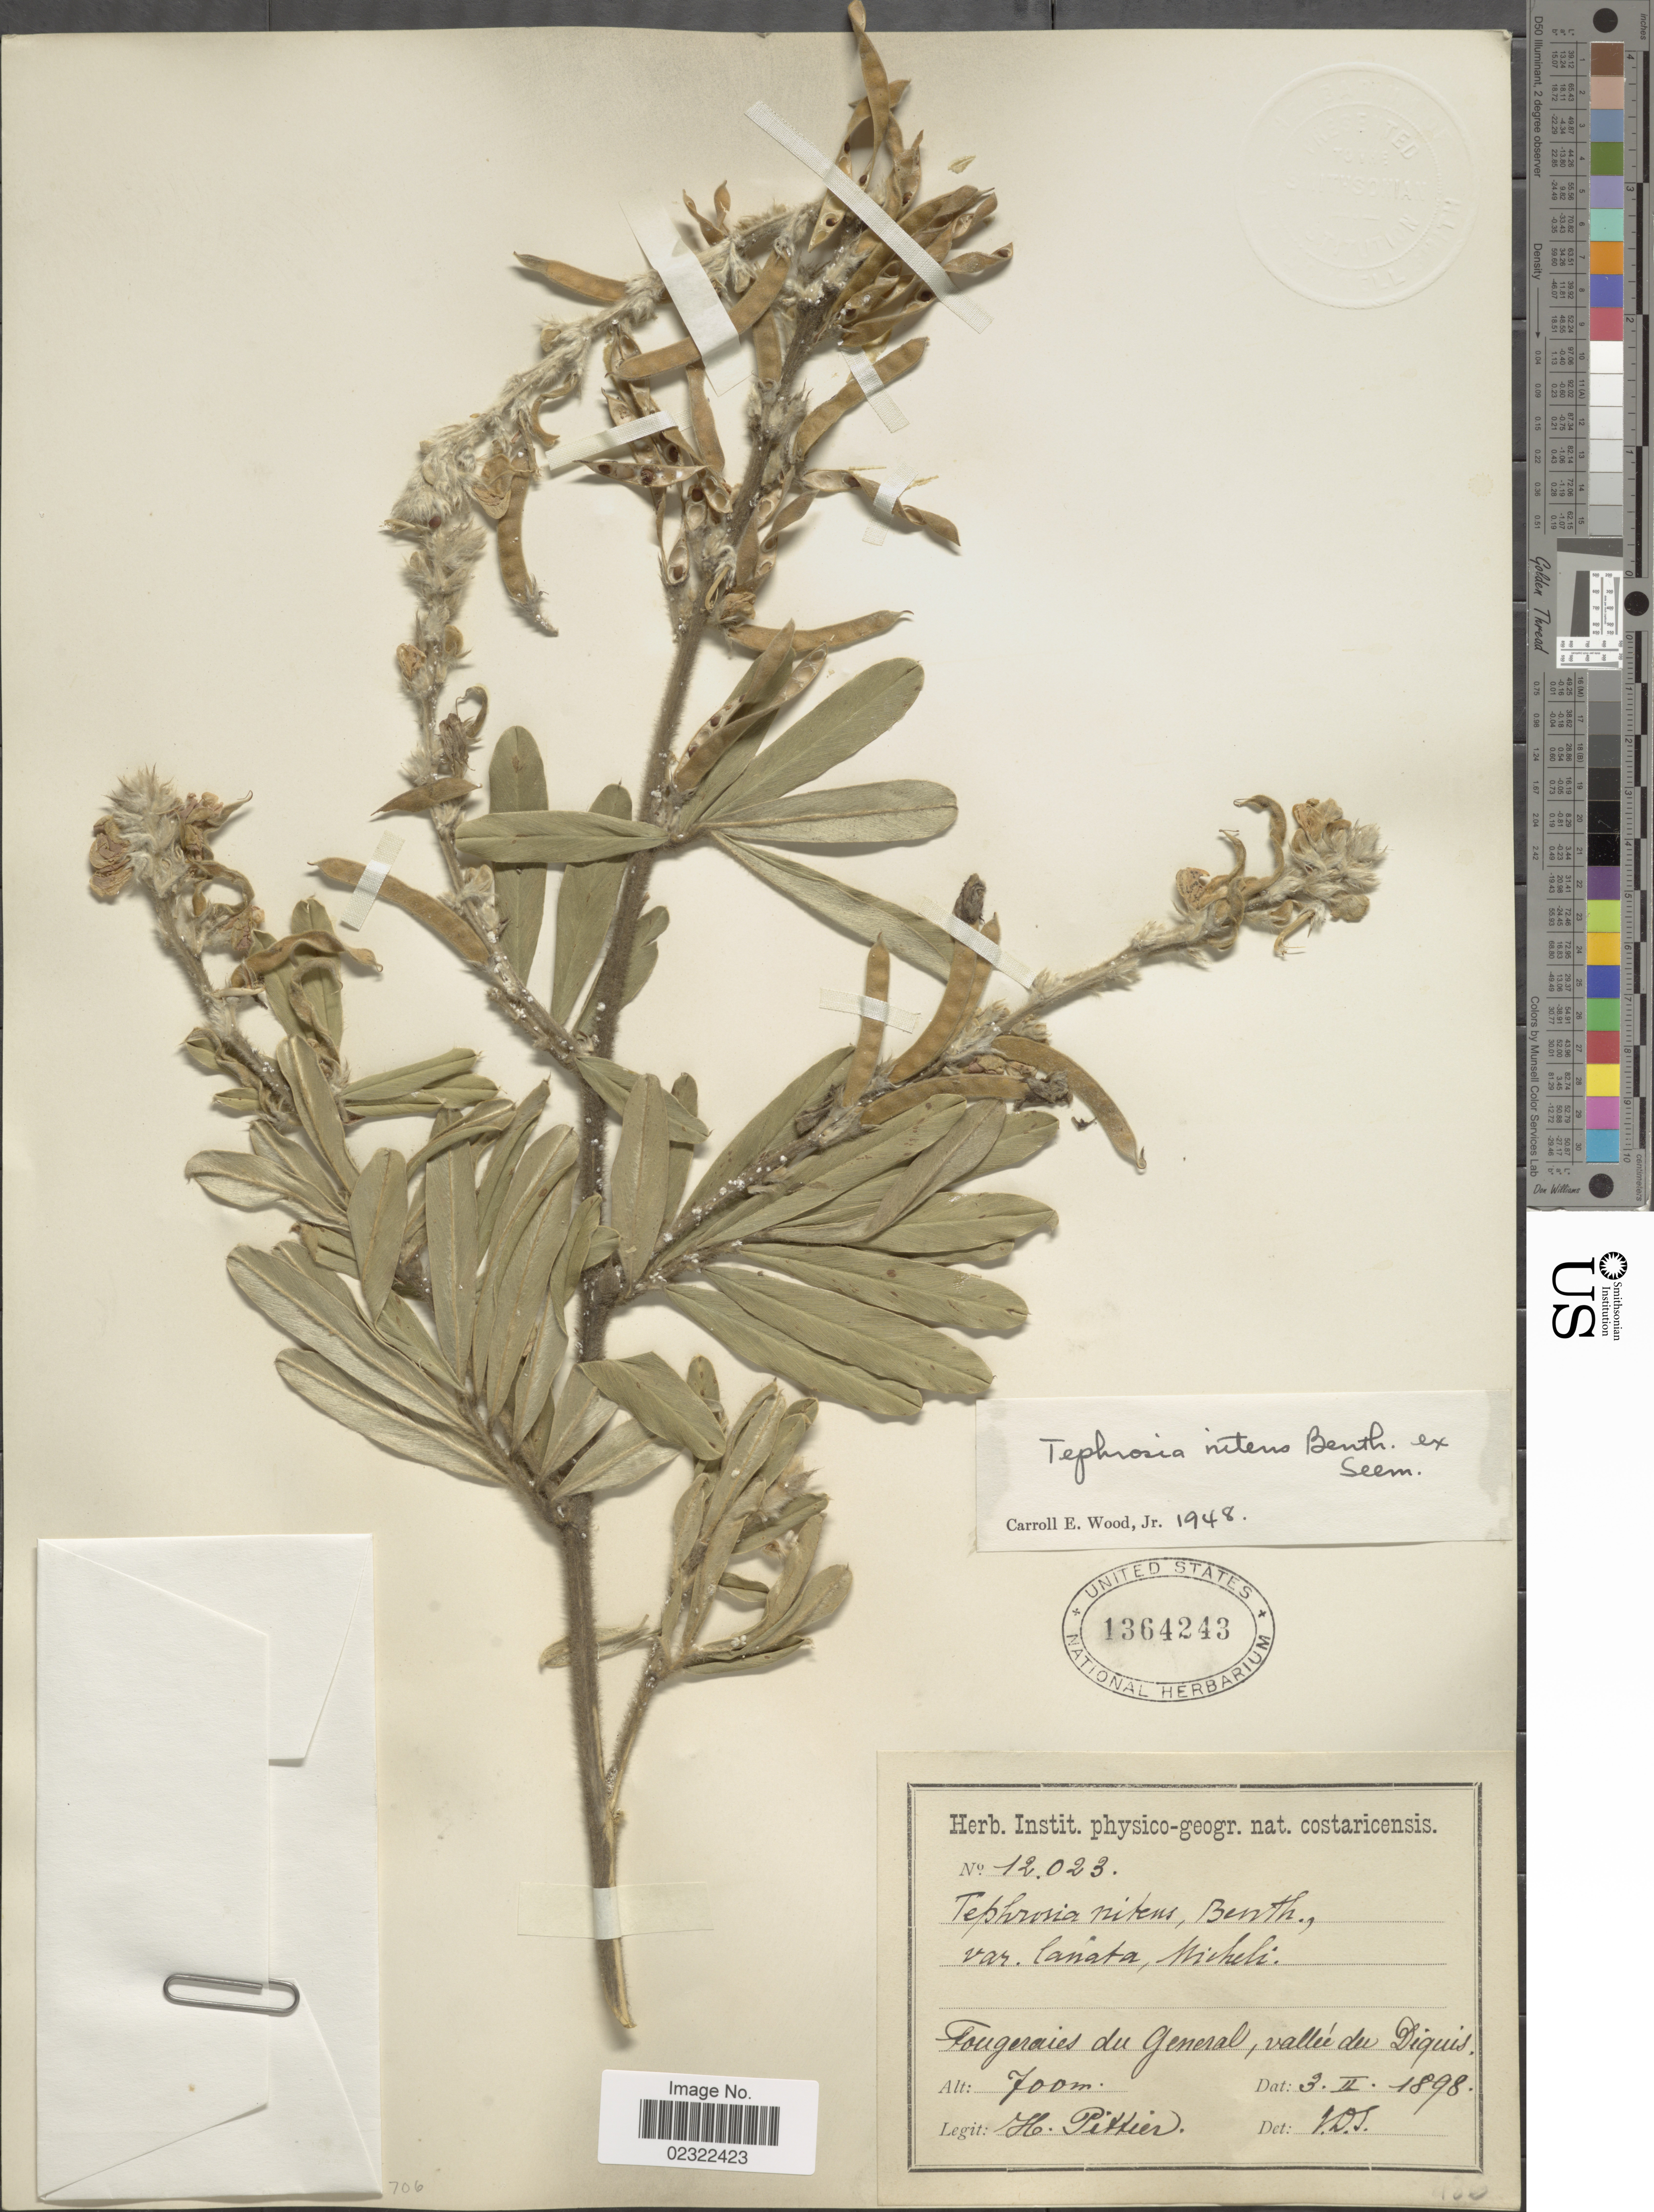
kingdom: Plantae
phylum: Tracheophyta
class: Magnoliopsida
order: Fabales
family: Fabaceae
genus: Tephrosia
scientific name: Tephrosia nitens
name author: Benth.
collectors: H. F. Pittier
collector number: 12023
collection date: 1898-02-03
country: Costa Rica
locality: Fougeraies du general, vallee du Diquis.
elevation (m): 700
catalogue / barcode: US 1364243